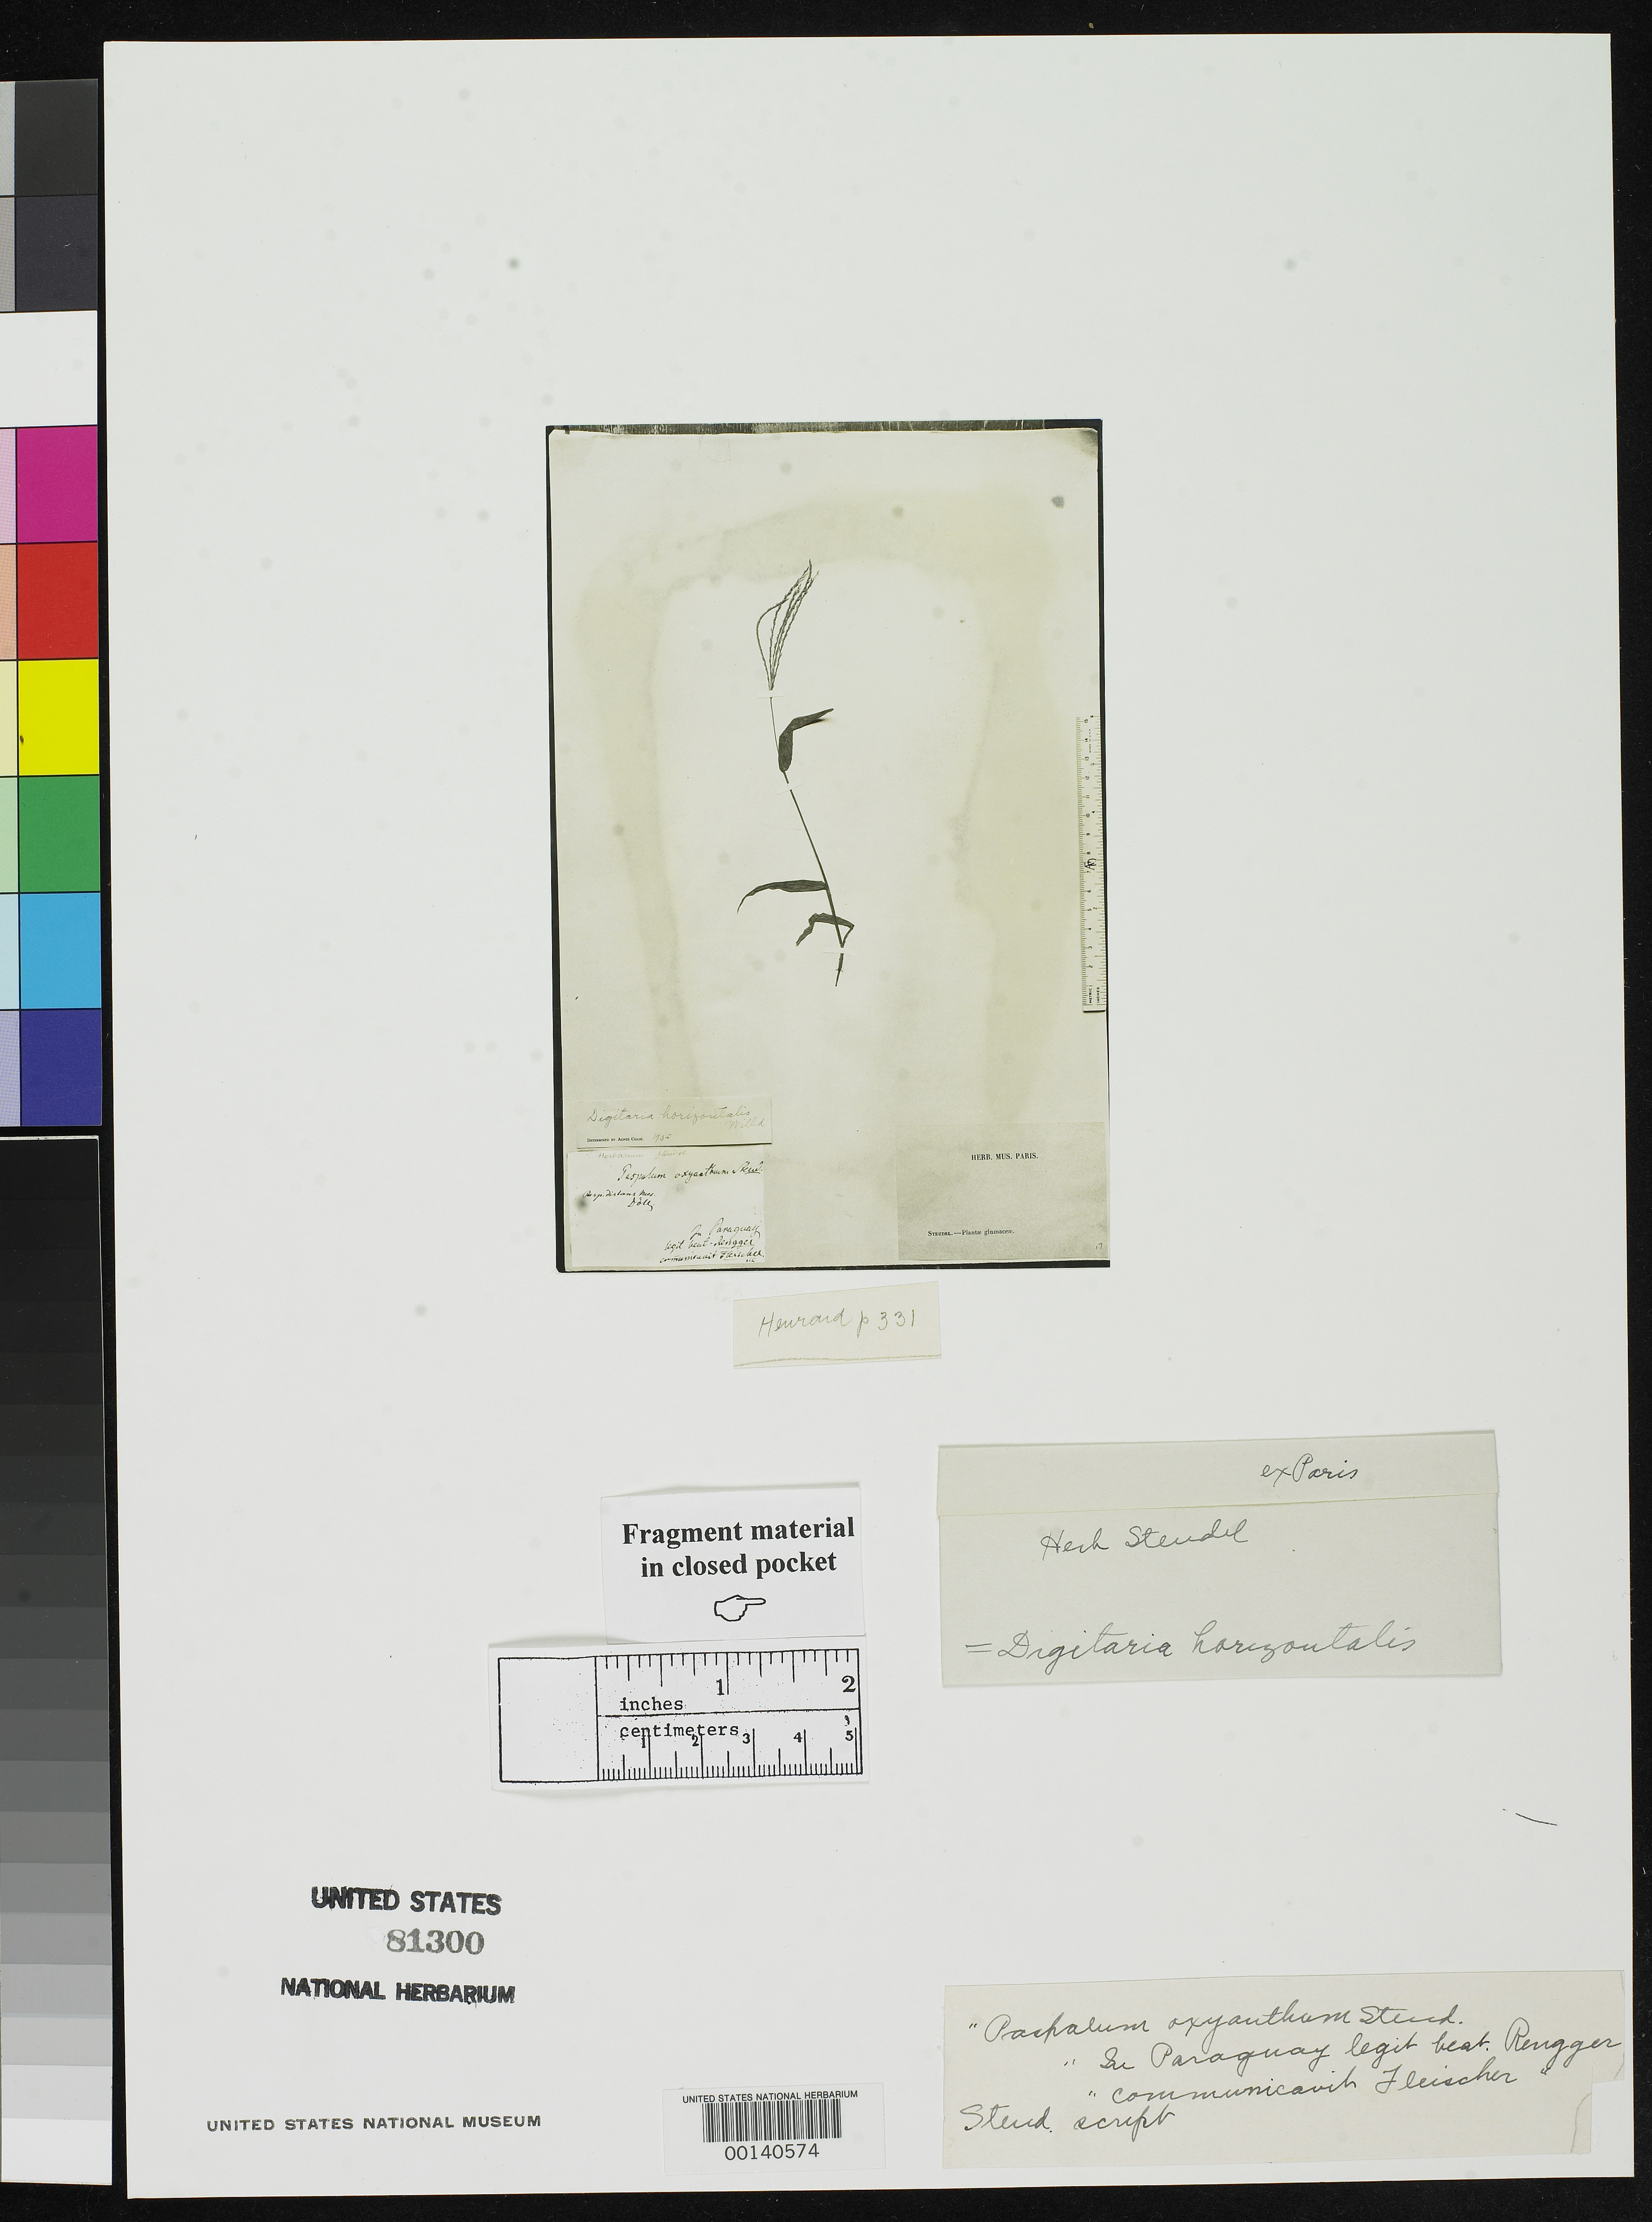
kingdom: Plantae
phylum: Tracheophyta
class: Liliopsida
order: Poales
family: Poaceae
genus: Paspalum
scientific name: Paspalum oxyanthum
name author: Steud.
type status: Type Fragment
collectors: J. Rengger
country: Paraguay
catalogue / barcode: US 81300